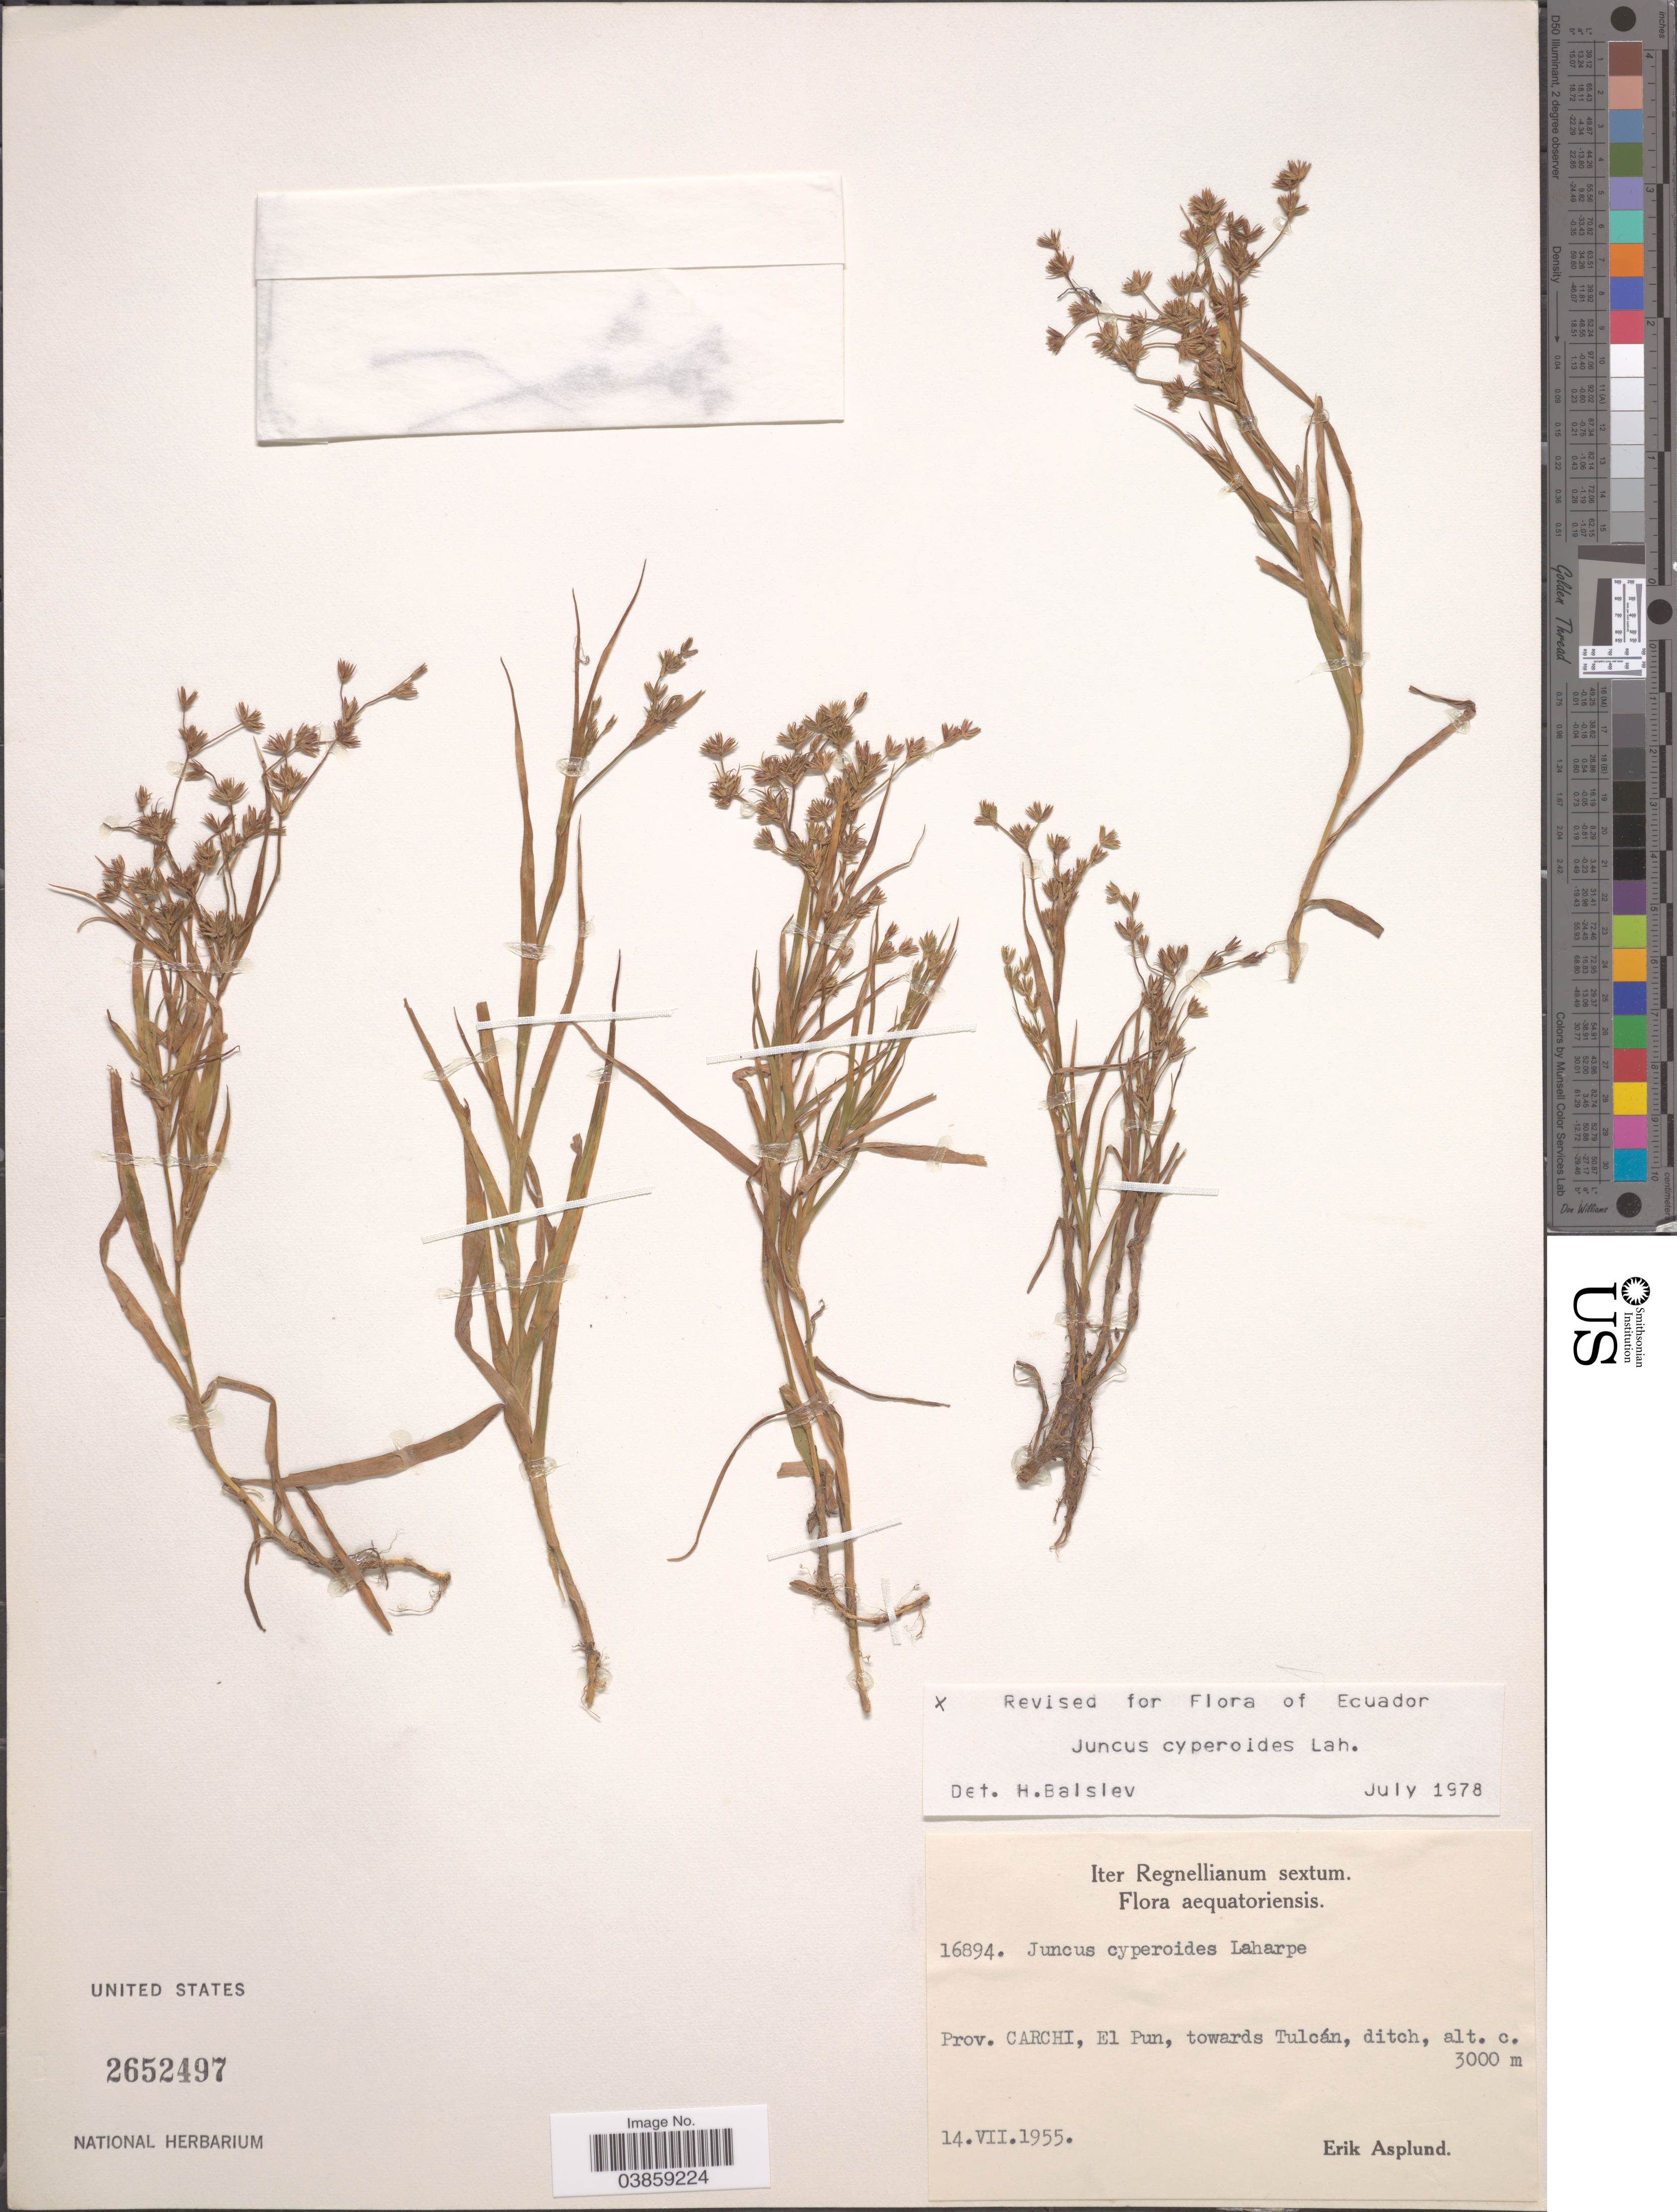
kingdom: Plantae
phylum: Tracheophyta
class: Liliopsida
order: Poales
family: Juncaceae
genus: Juncus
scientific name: Juncus cyperoides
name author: Laharpe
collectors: E. Asplund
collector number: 16894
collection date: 1955-07-14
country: Ecuador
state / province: Carchi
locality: El Pun, towards Tulcán.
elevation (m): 3000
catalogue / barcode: US 2652497